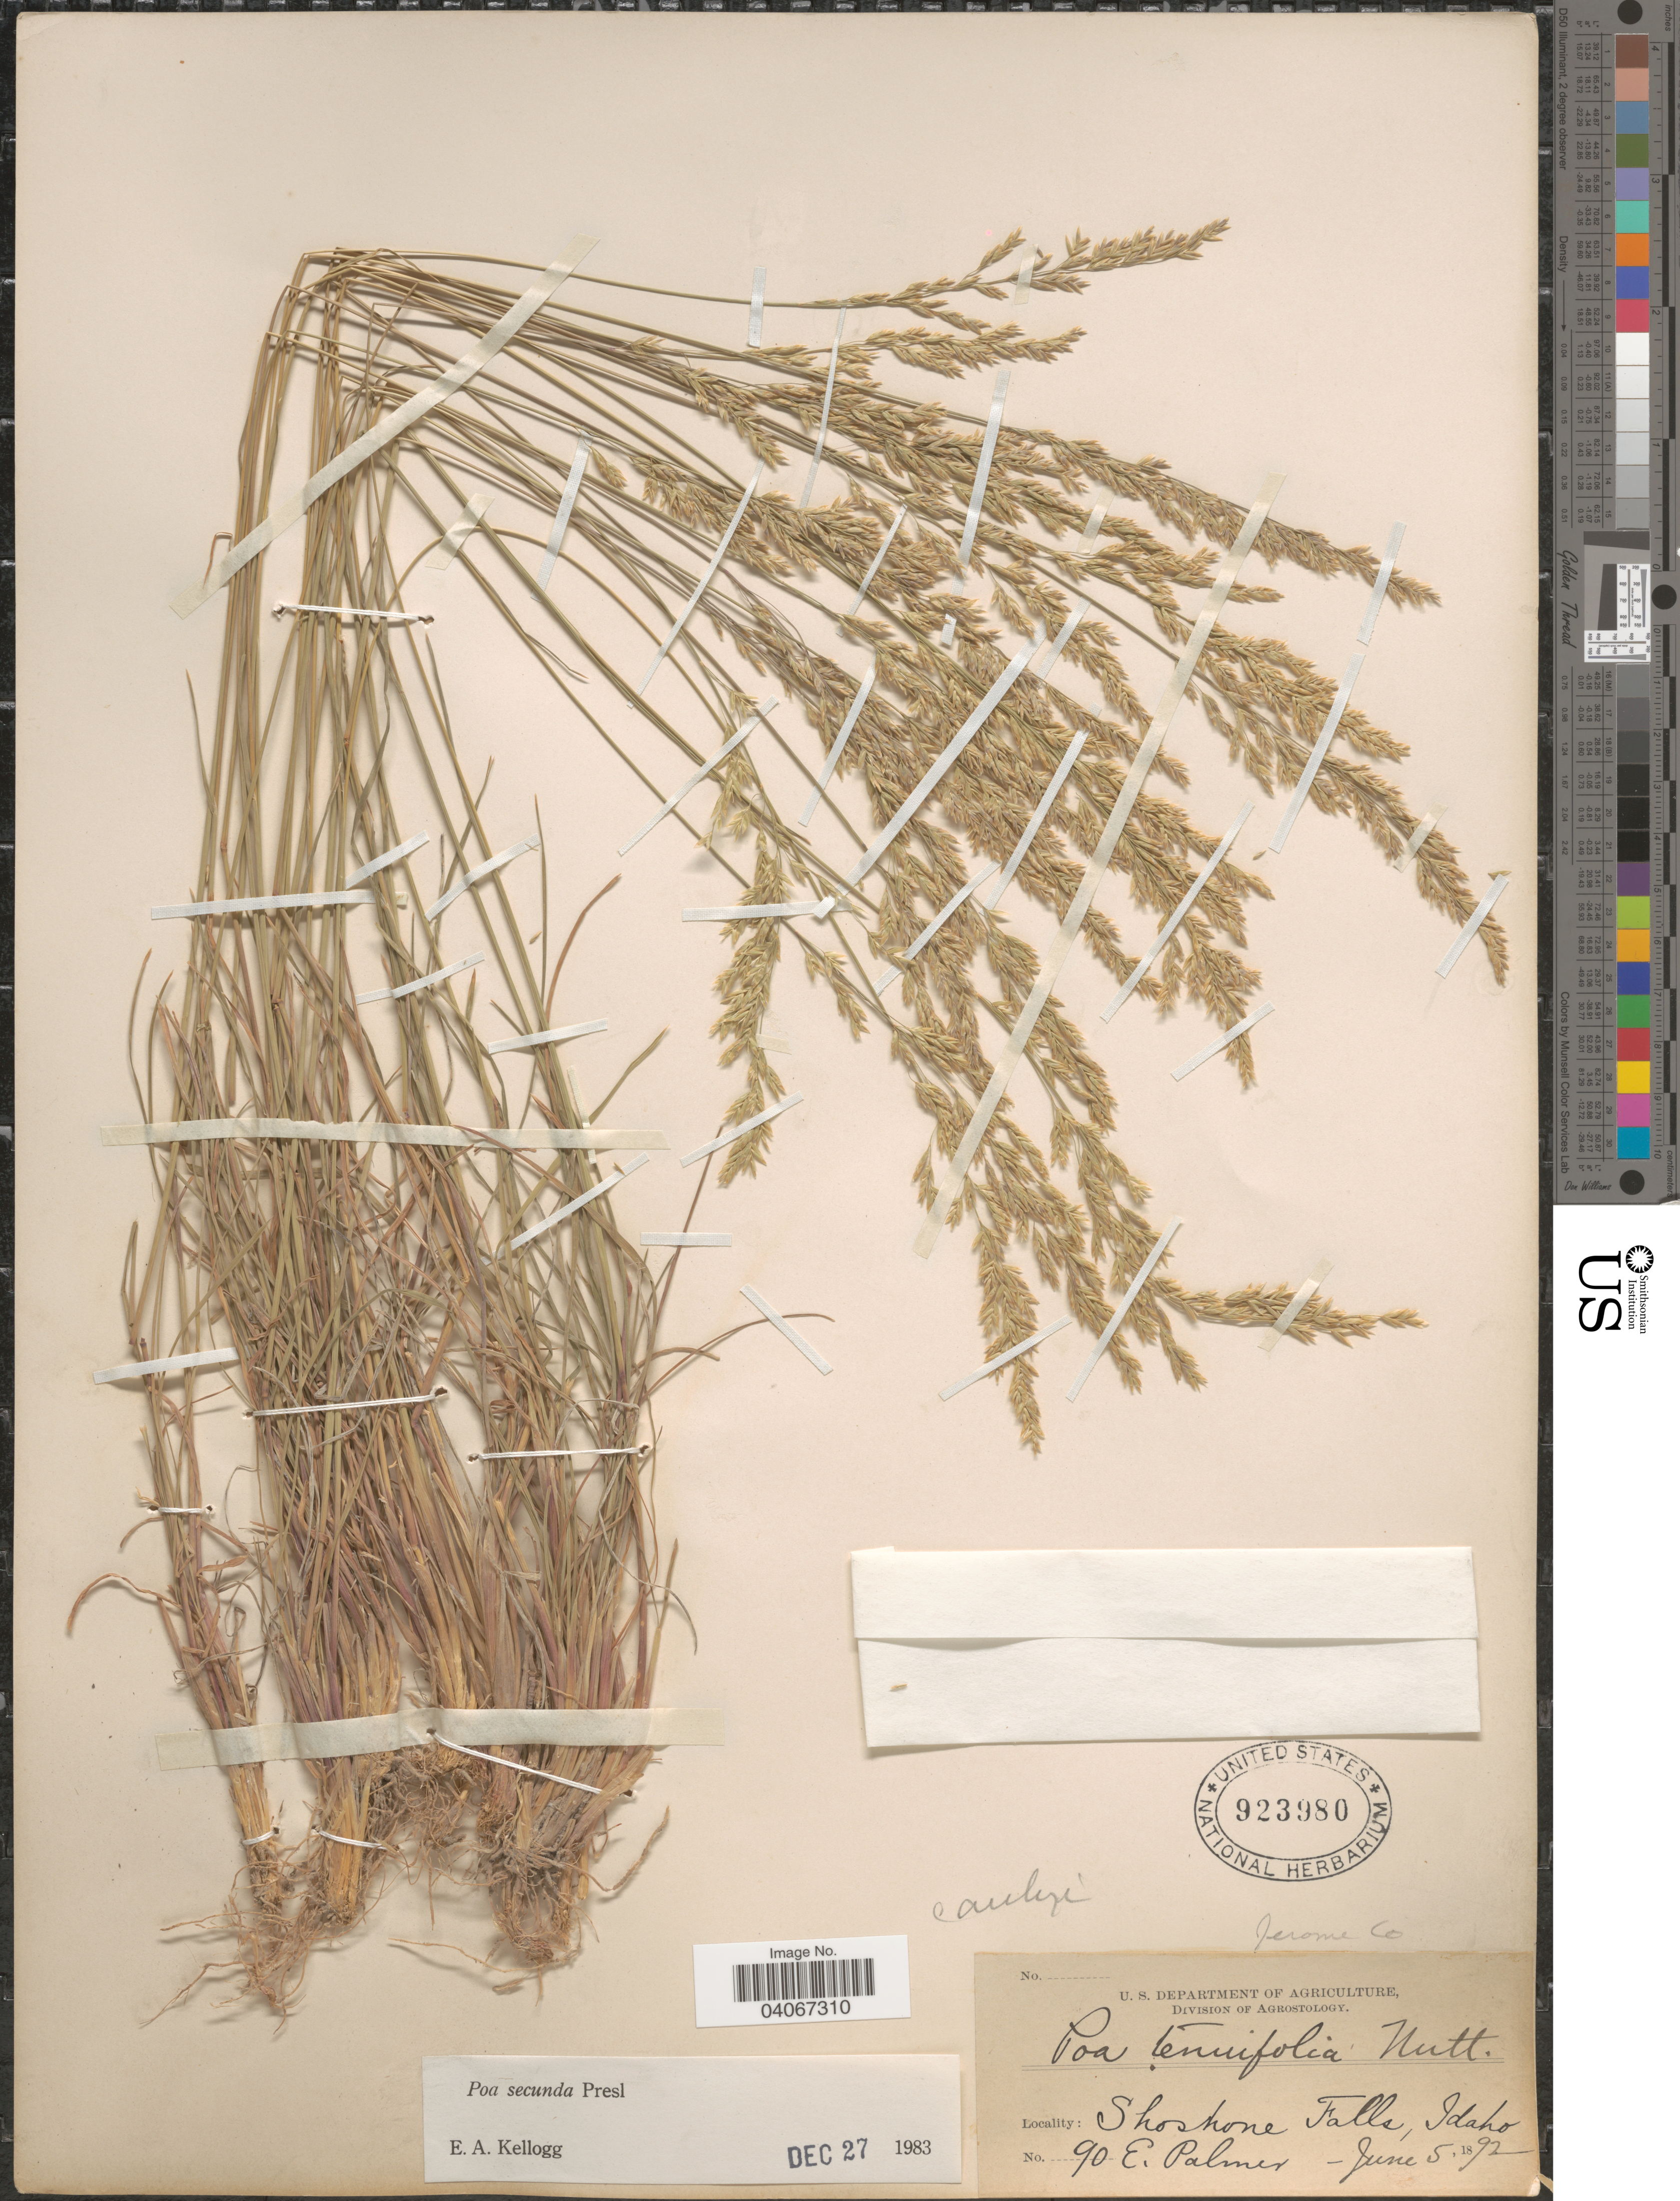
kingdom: Plantae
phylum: Tracheophyta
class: Liliopsida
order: Poales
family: Poaceae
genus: Poa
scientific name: Poa secunda subsp. secunda var. secunda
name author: J. Presl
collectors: E. Palmer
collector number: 90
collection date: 1892-06-05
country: United States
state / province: Idaho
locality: Jerome Co. Shoshone Falls.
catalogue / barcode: US 923980